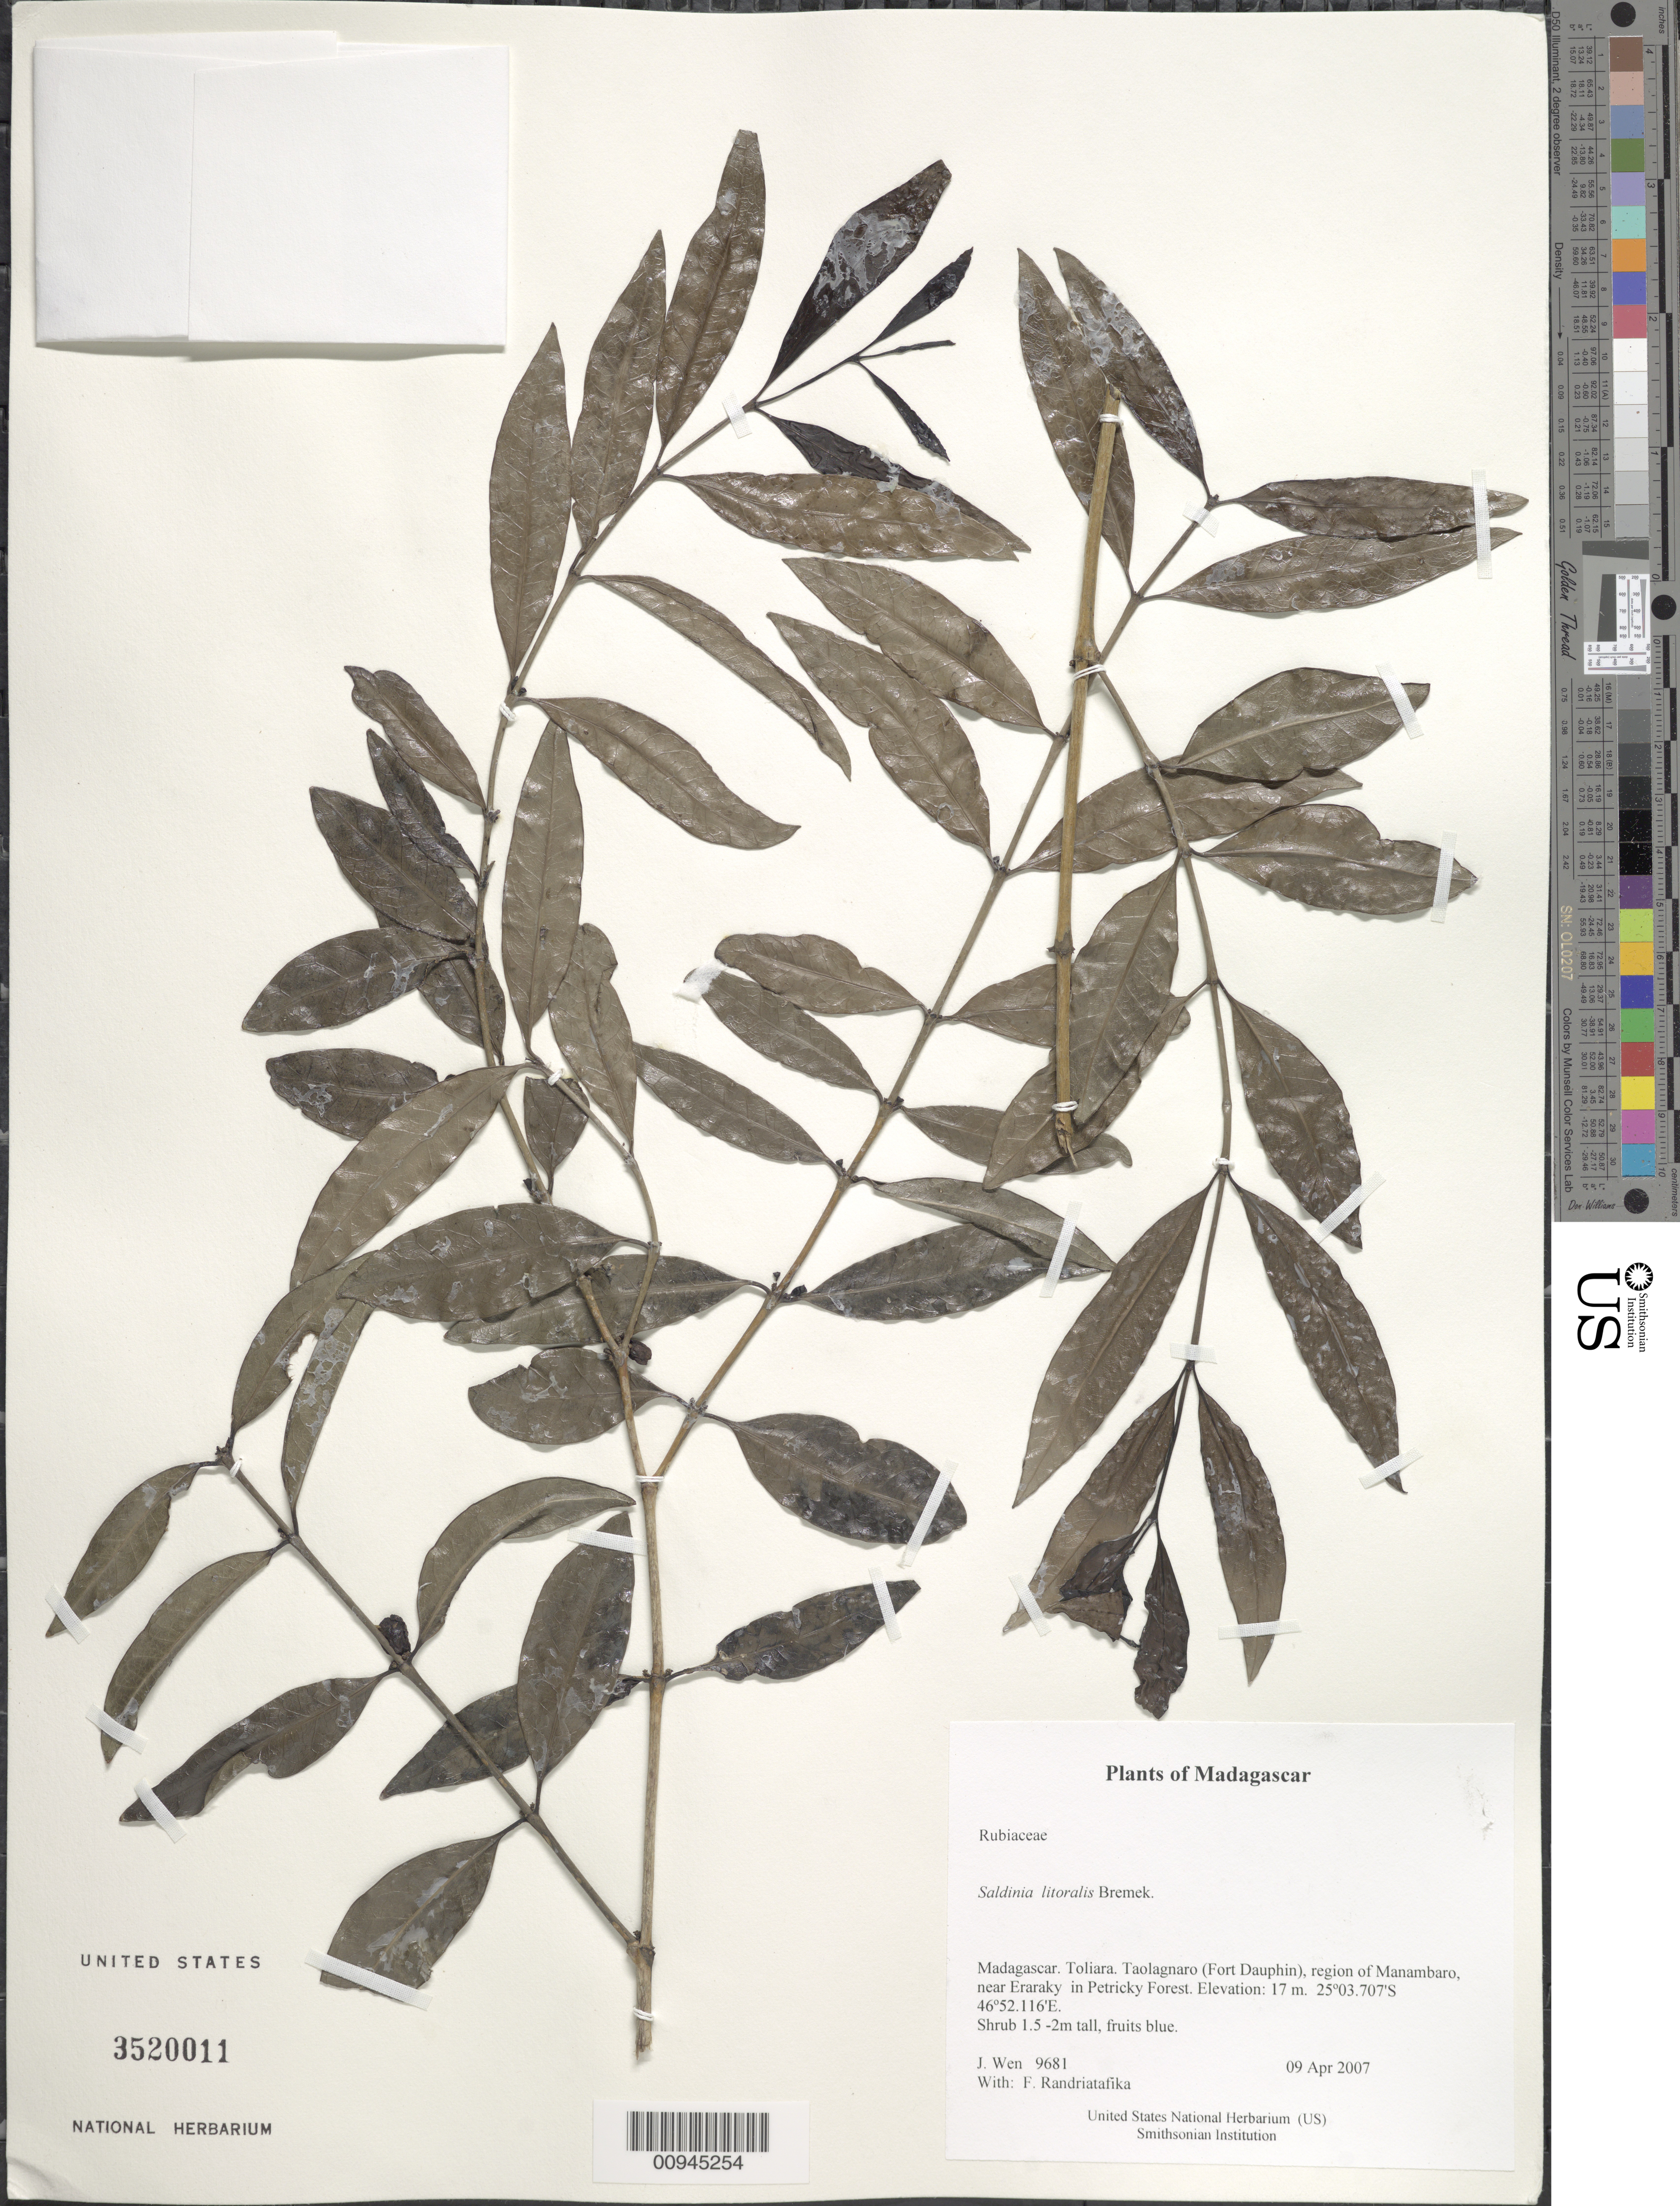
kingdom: Plantae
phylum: Tracheophyta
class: Magnoliopsida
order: Gentianales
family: Rubiaceae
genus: Saldinia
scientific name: Saldinia litoralis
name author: Bremek.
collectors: J. Wen & F. Randriatafika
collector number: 9681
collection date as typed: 09 Apr 2007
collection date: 2007-04-09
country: Madagascar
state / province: Anosy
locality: Taolagnaro (Fort Dauphin), region of Manambaro, near Eraraky in Petricky Forest.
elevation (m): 17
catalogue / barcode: US 3520011